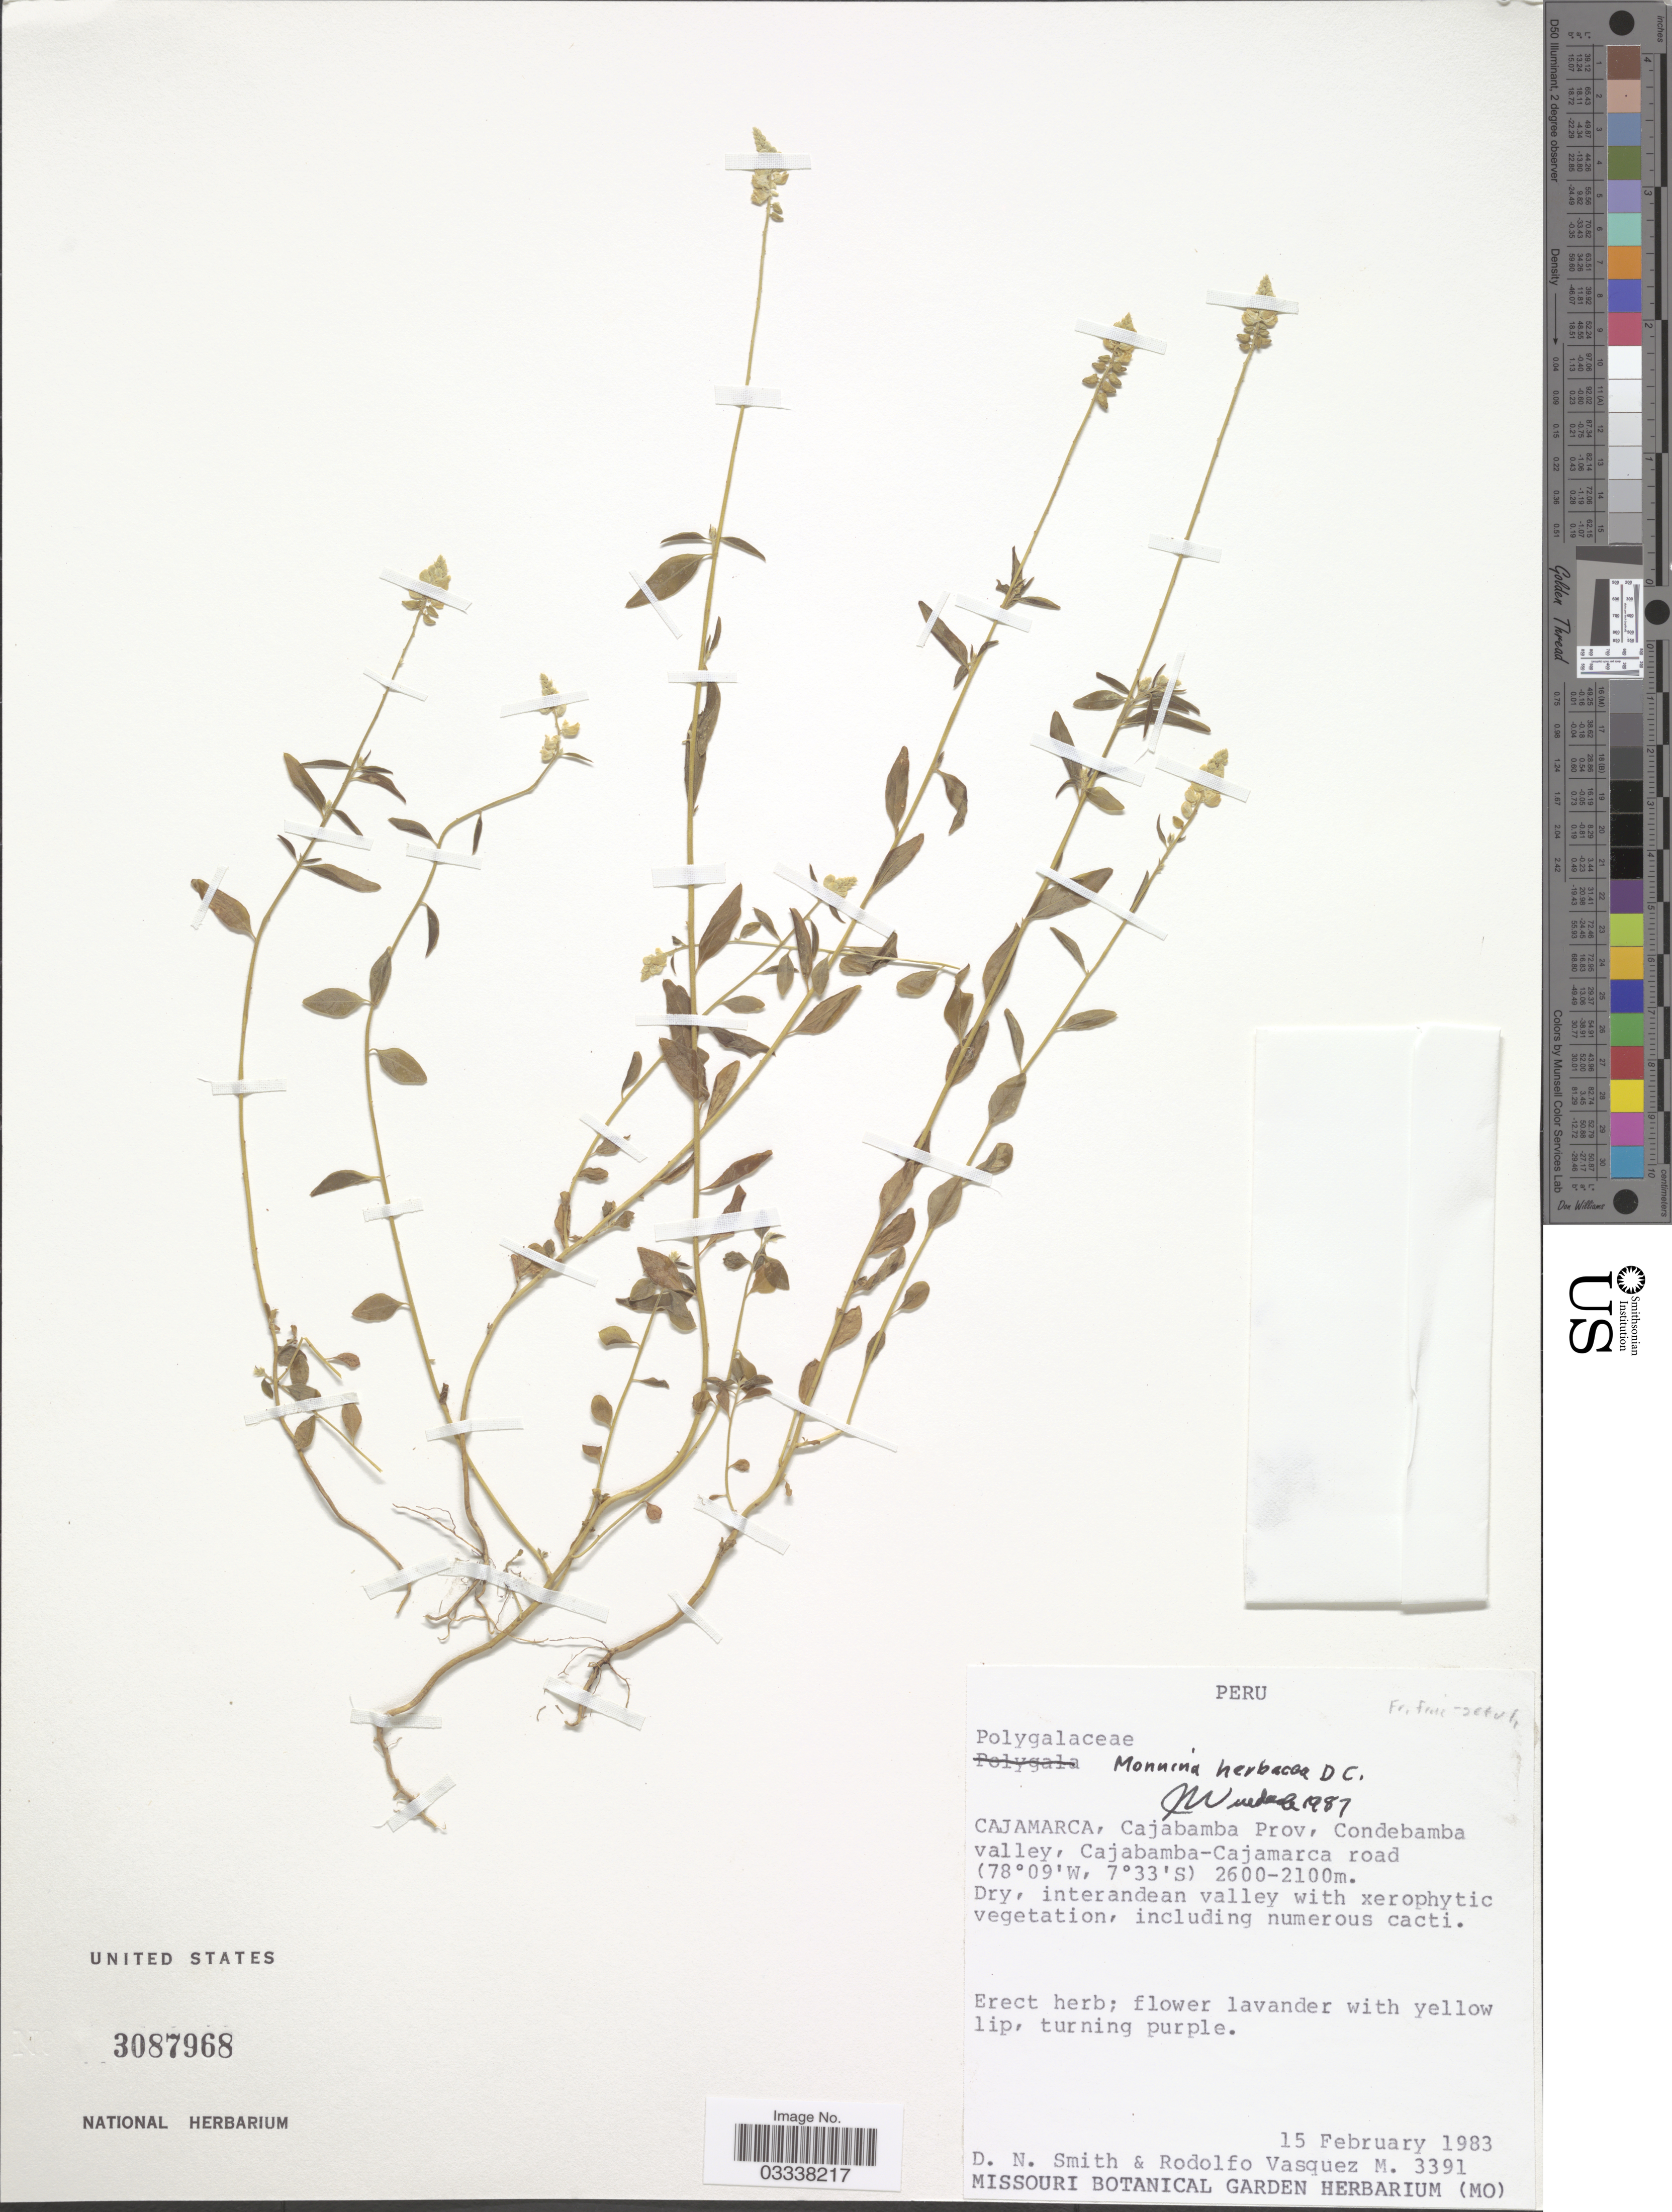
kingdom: Plantae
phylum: Tracheophyta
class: Magnoliopsida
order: Fabales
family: Polygalaceae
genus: Monnina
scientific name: Monnina herbacea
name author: DC.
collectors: D. Smith & R. Vásquez M.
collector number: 3391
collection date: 1983-02-15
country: Peru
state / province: Cajamarca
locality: Cajabamba Prov, Condebamba valley, Cajabamba-Cajamarca road.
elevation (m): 2100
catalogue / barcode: US 3087968